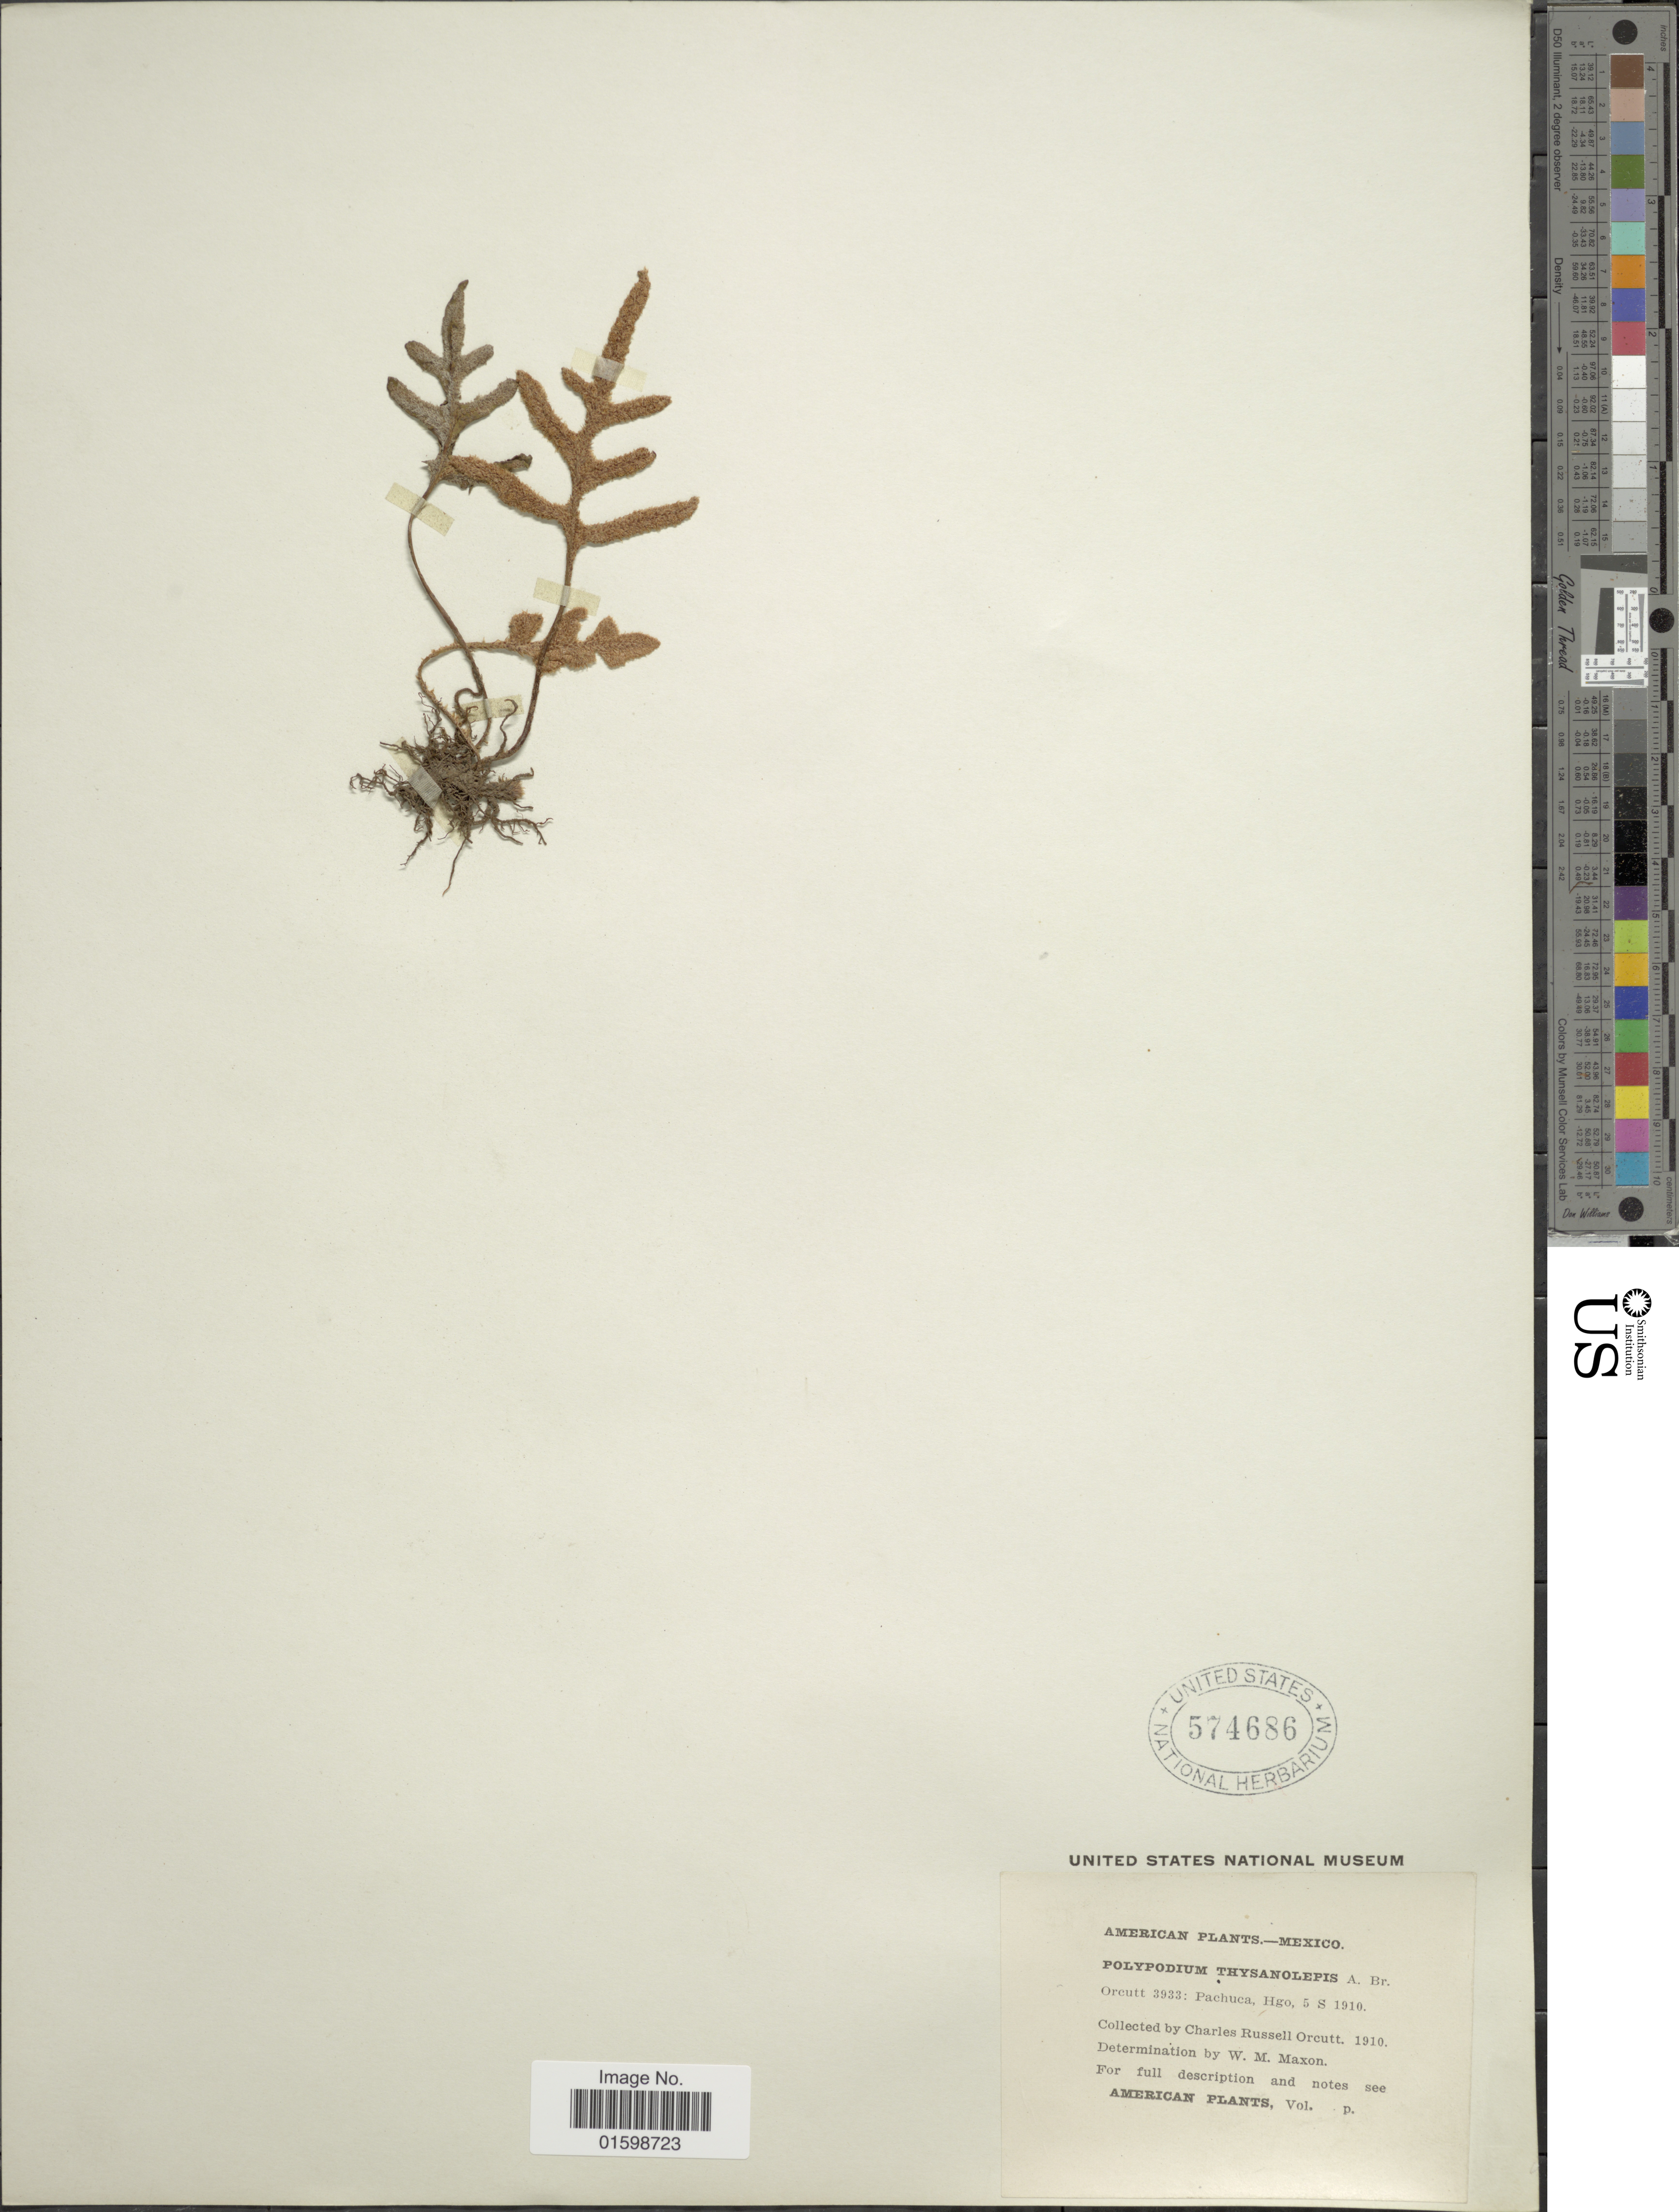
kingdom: Plantae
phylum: Tracheophyta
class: Polypodiopsida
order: Polypodiales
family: Polypodiaceae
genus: Pleopeltis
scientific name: Pleopeltis thyssanolepis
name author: (A. Braun ex Klotzsch) E.G. Andrews & Windham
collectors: C. R. Orcutt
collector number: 3933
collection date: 1910-09-05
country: Mexico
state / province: Hidalgo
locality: Pachuca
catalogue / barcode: US 574686